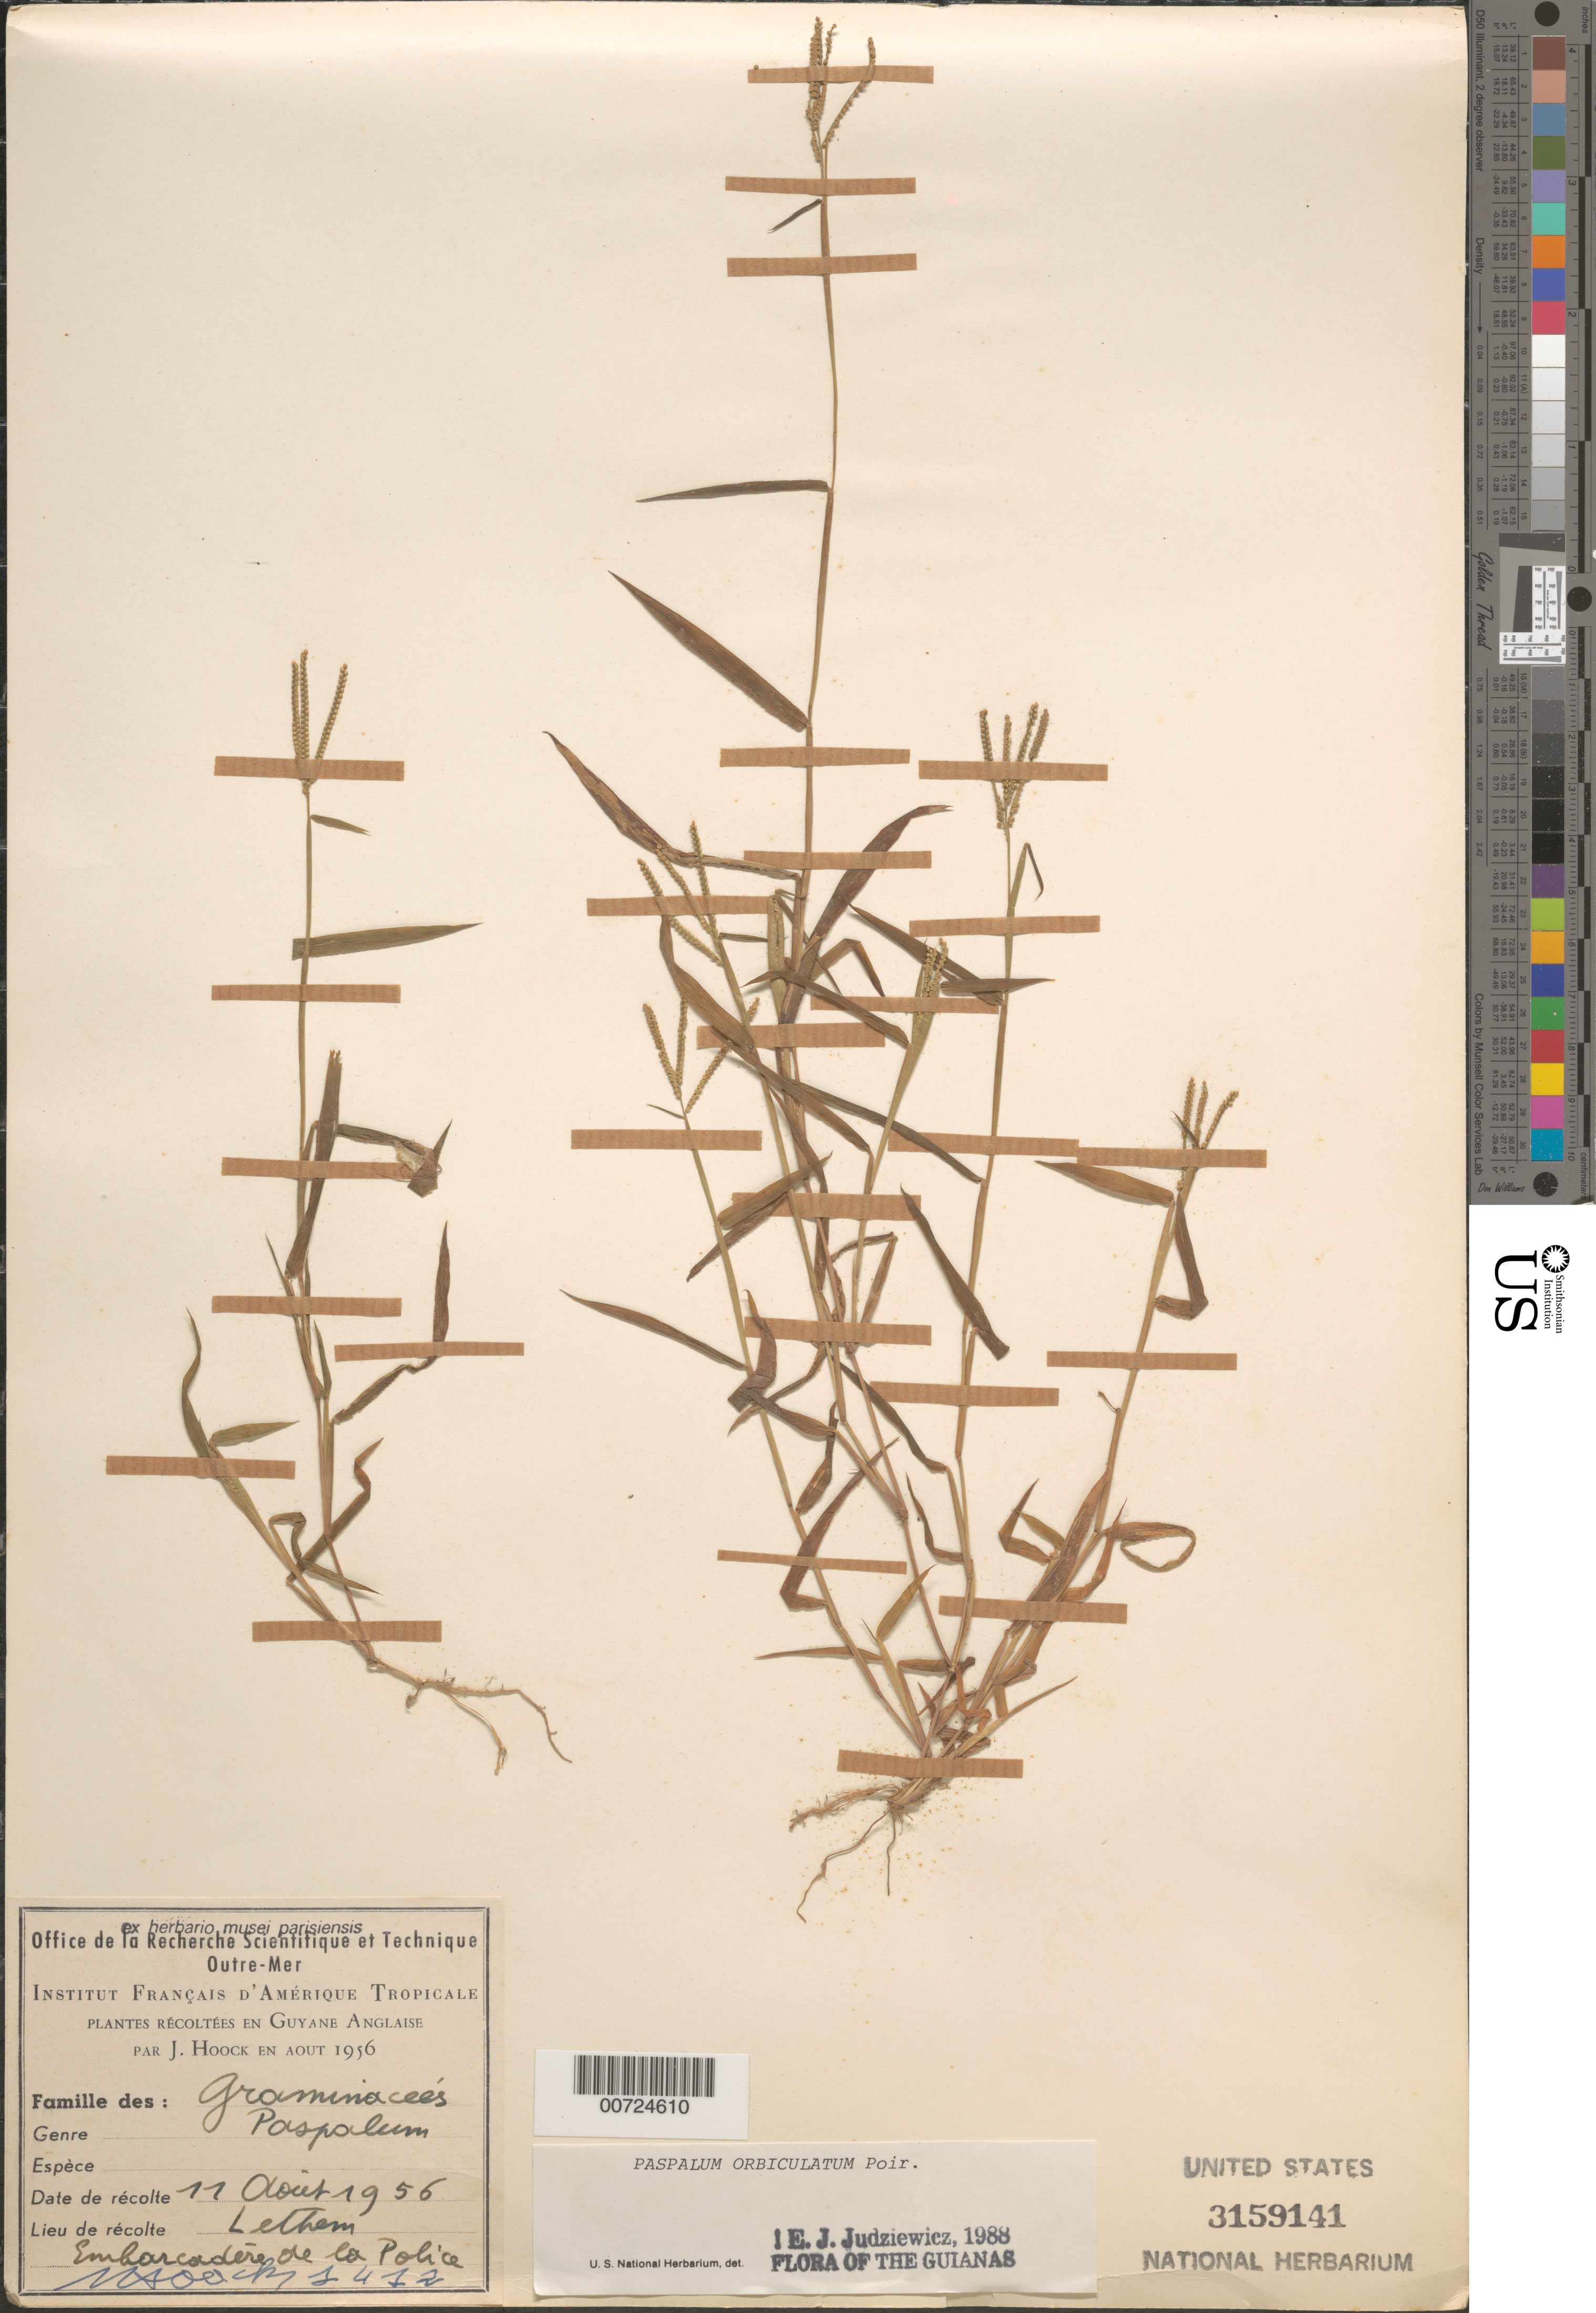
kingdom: Plantae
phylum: Tracheophyta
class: Liliopsida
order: Poales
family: Poaceae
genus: Paspalum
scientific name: Paspalum orbiculatum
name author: Poir.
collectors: J. Hoock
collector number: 1412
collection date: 1956-08-11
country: Guyana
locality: Guianas. Guyane Anglaise. Lethem. Embarcaderes de la Police.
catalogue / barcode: US 3159141